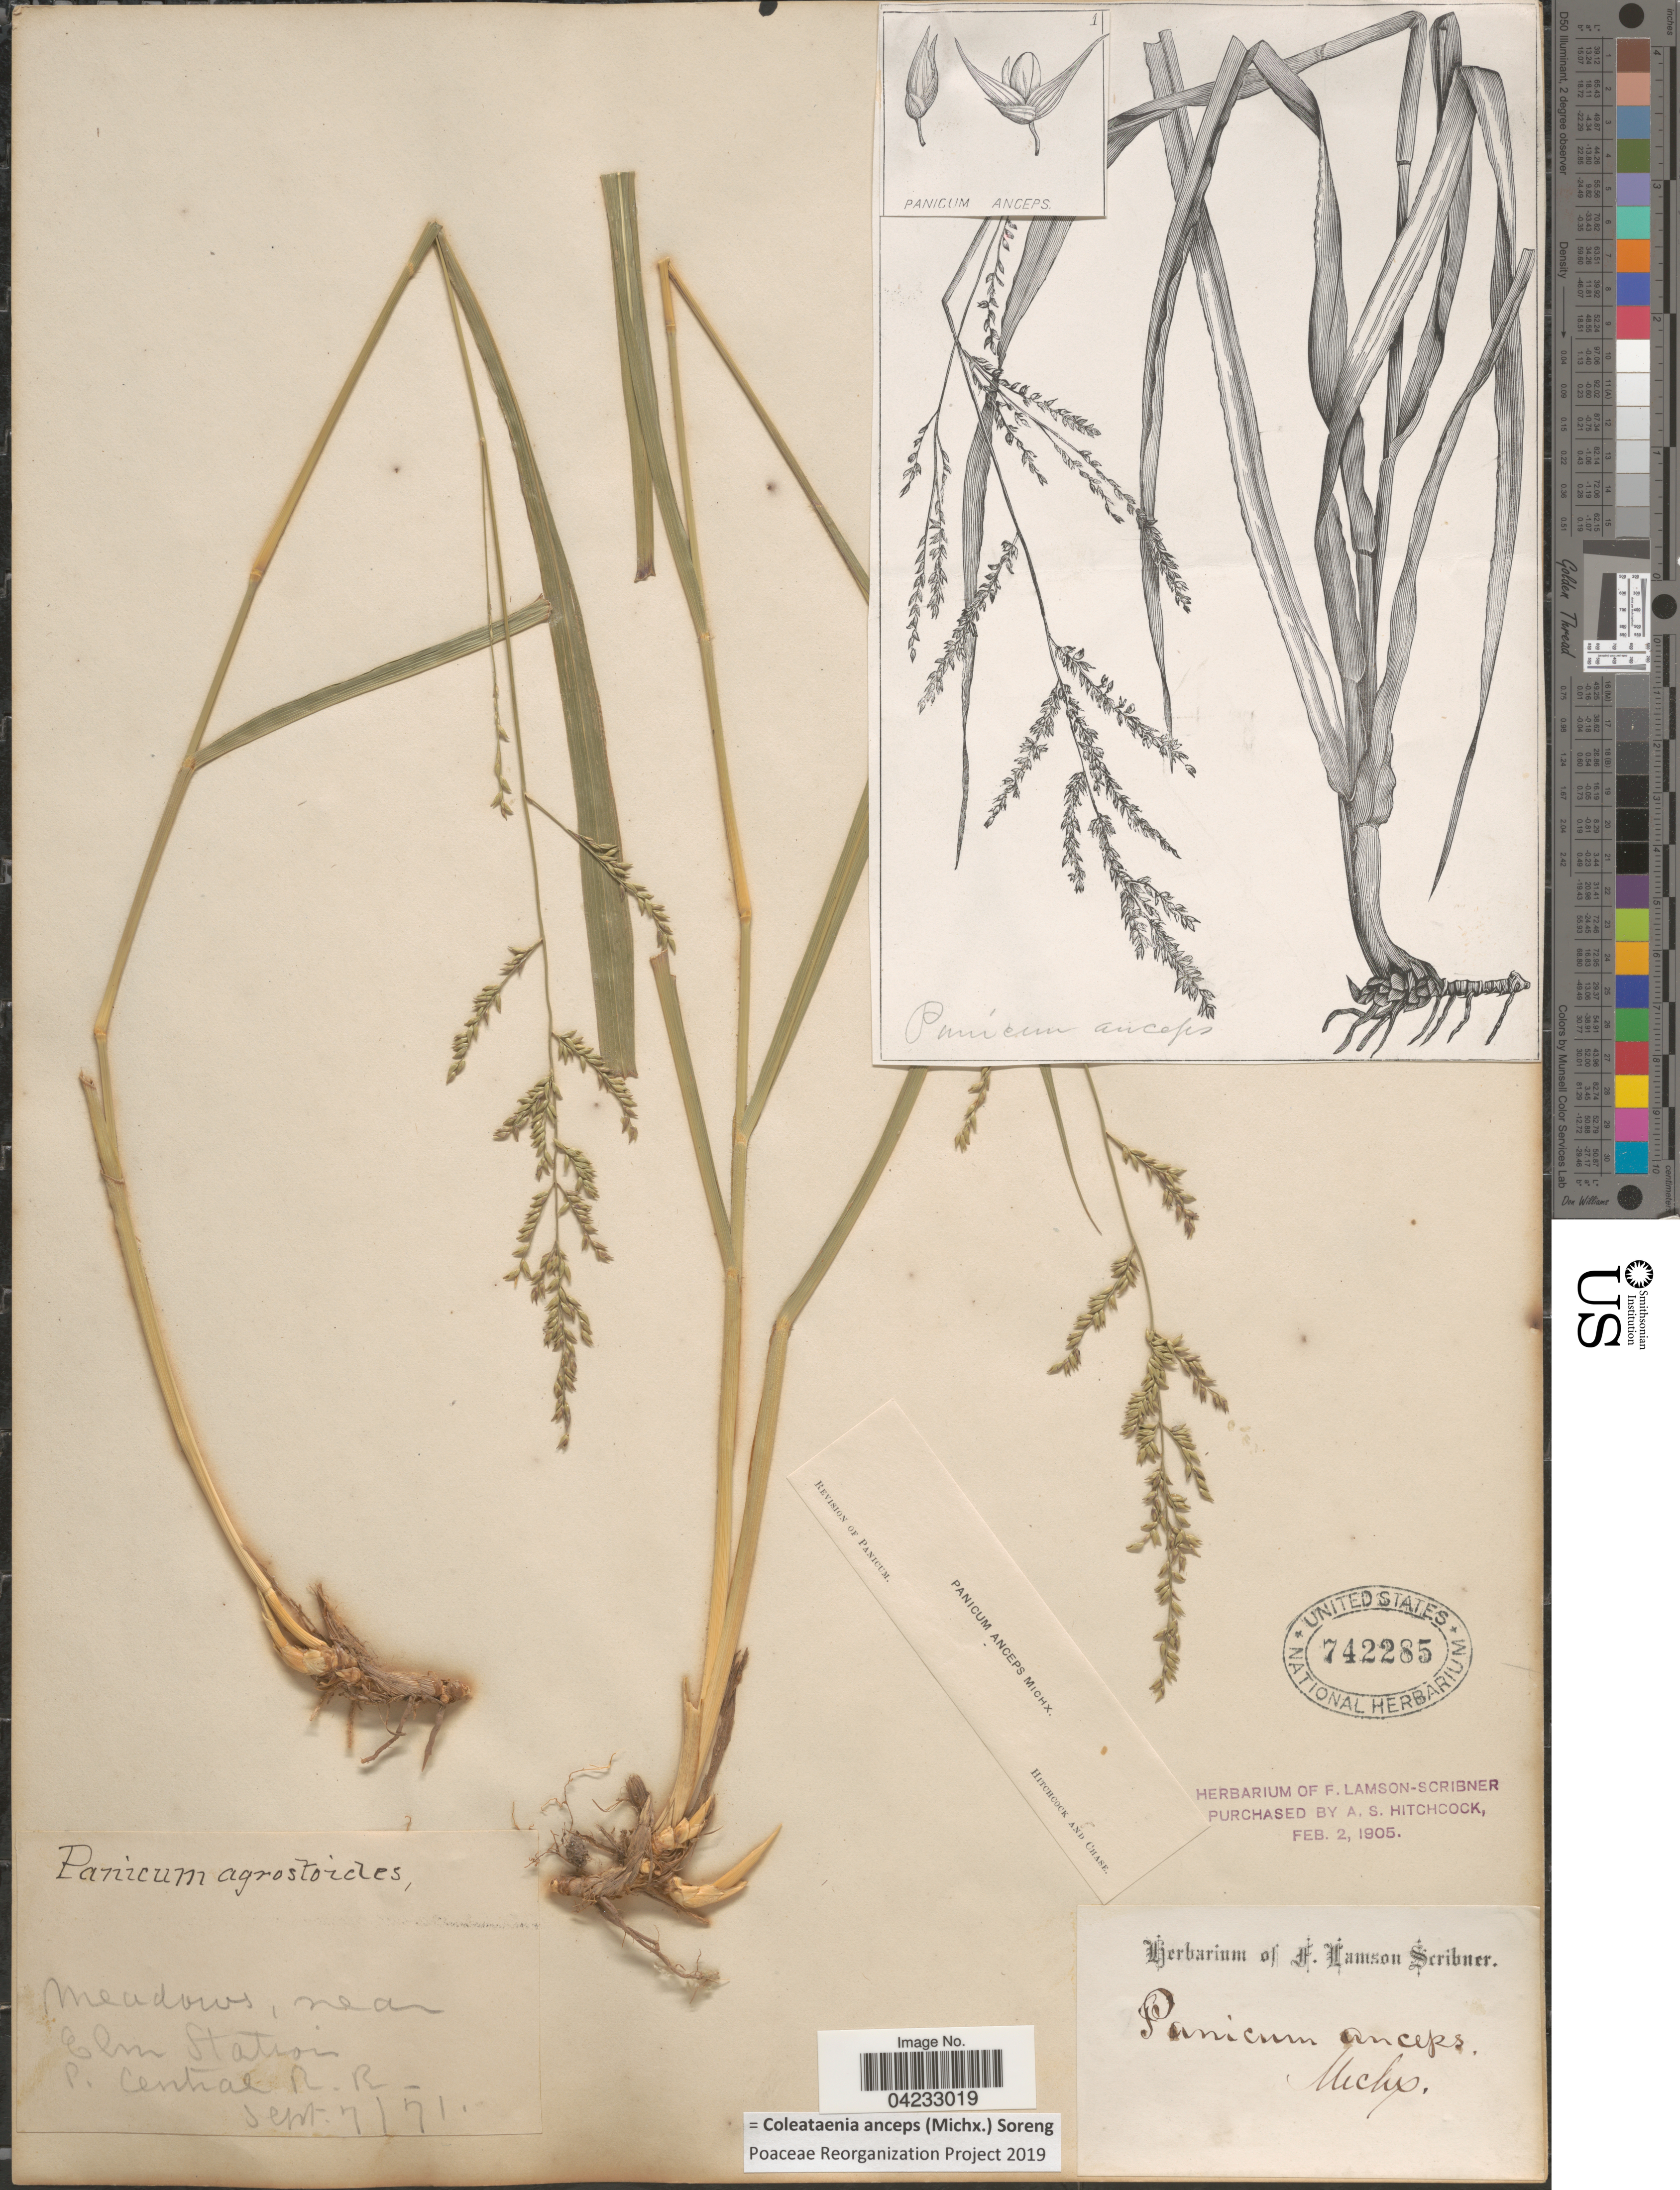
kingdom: Plantae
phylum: Tracheophyta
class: Liliopsida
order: Poales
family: Poaceae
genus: Coleataenia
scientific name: Coleataenia anceps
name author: (Michx.) Soreng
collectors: ex herb. F. Lamson Scribner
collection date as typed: Transcribed d/m/y: 7/9/71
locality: Near Elm Station. P. Central R. R.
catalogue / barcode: US 742285